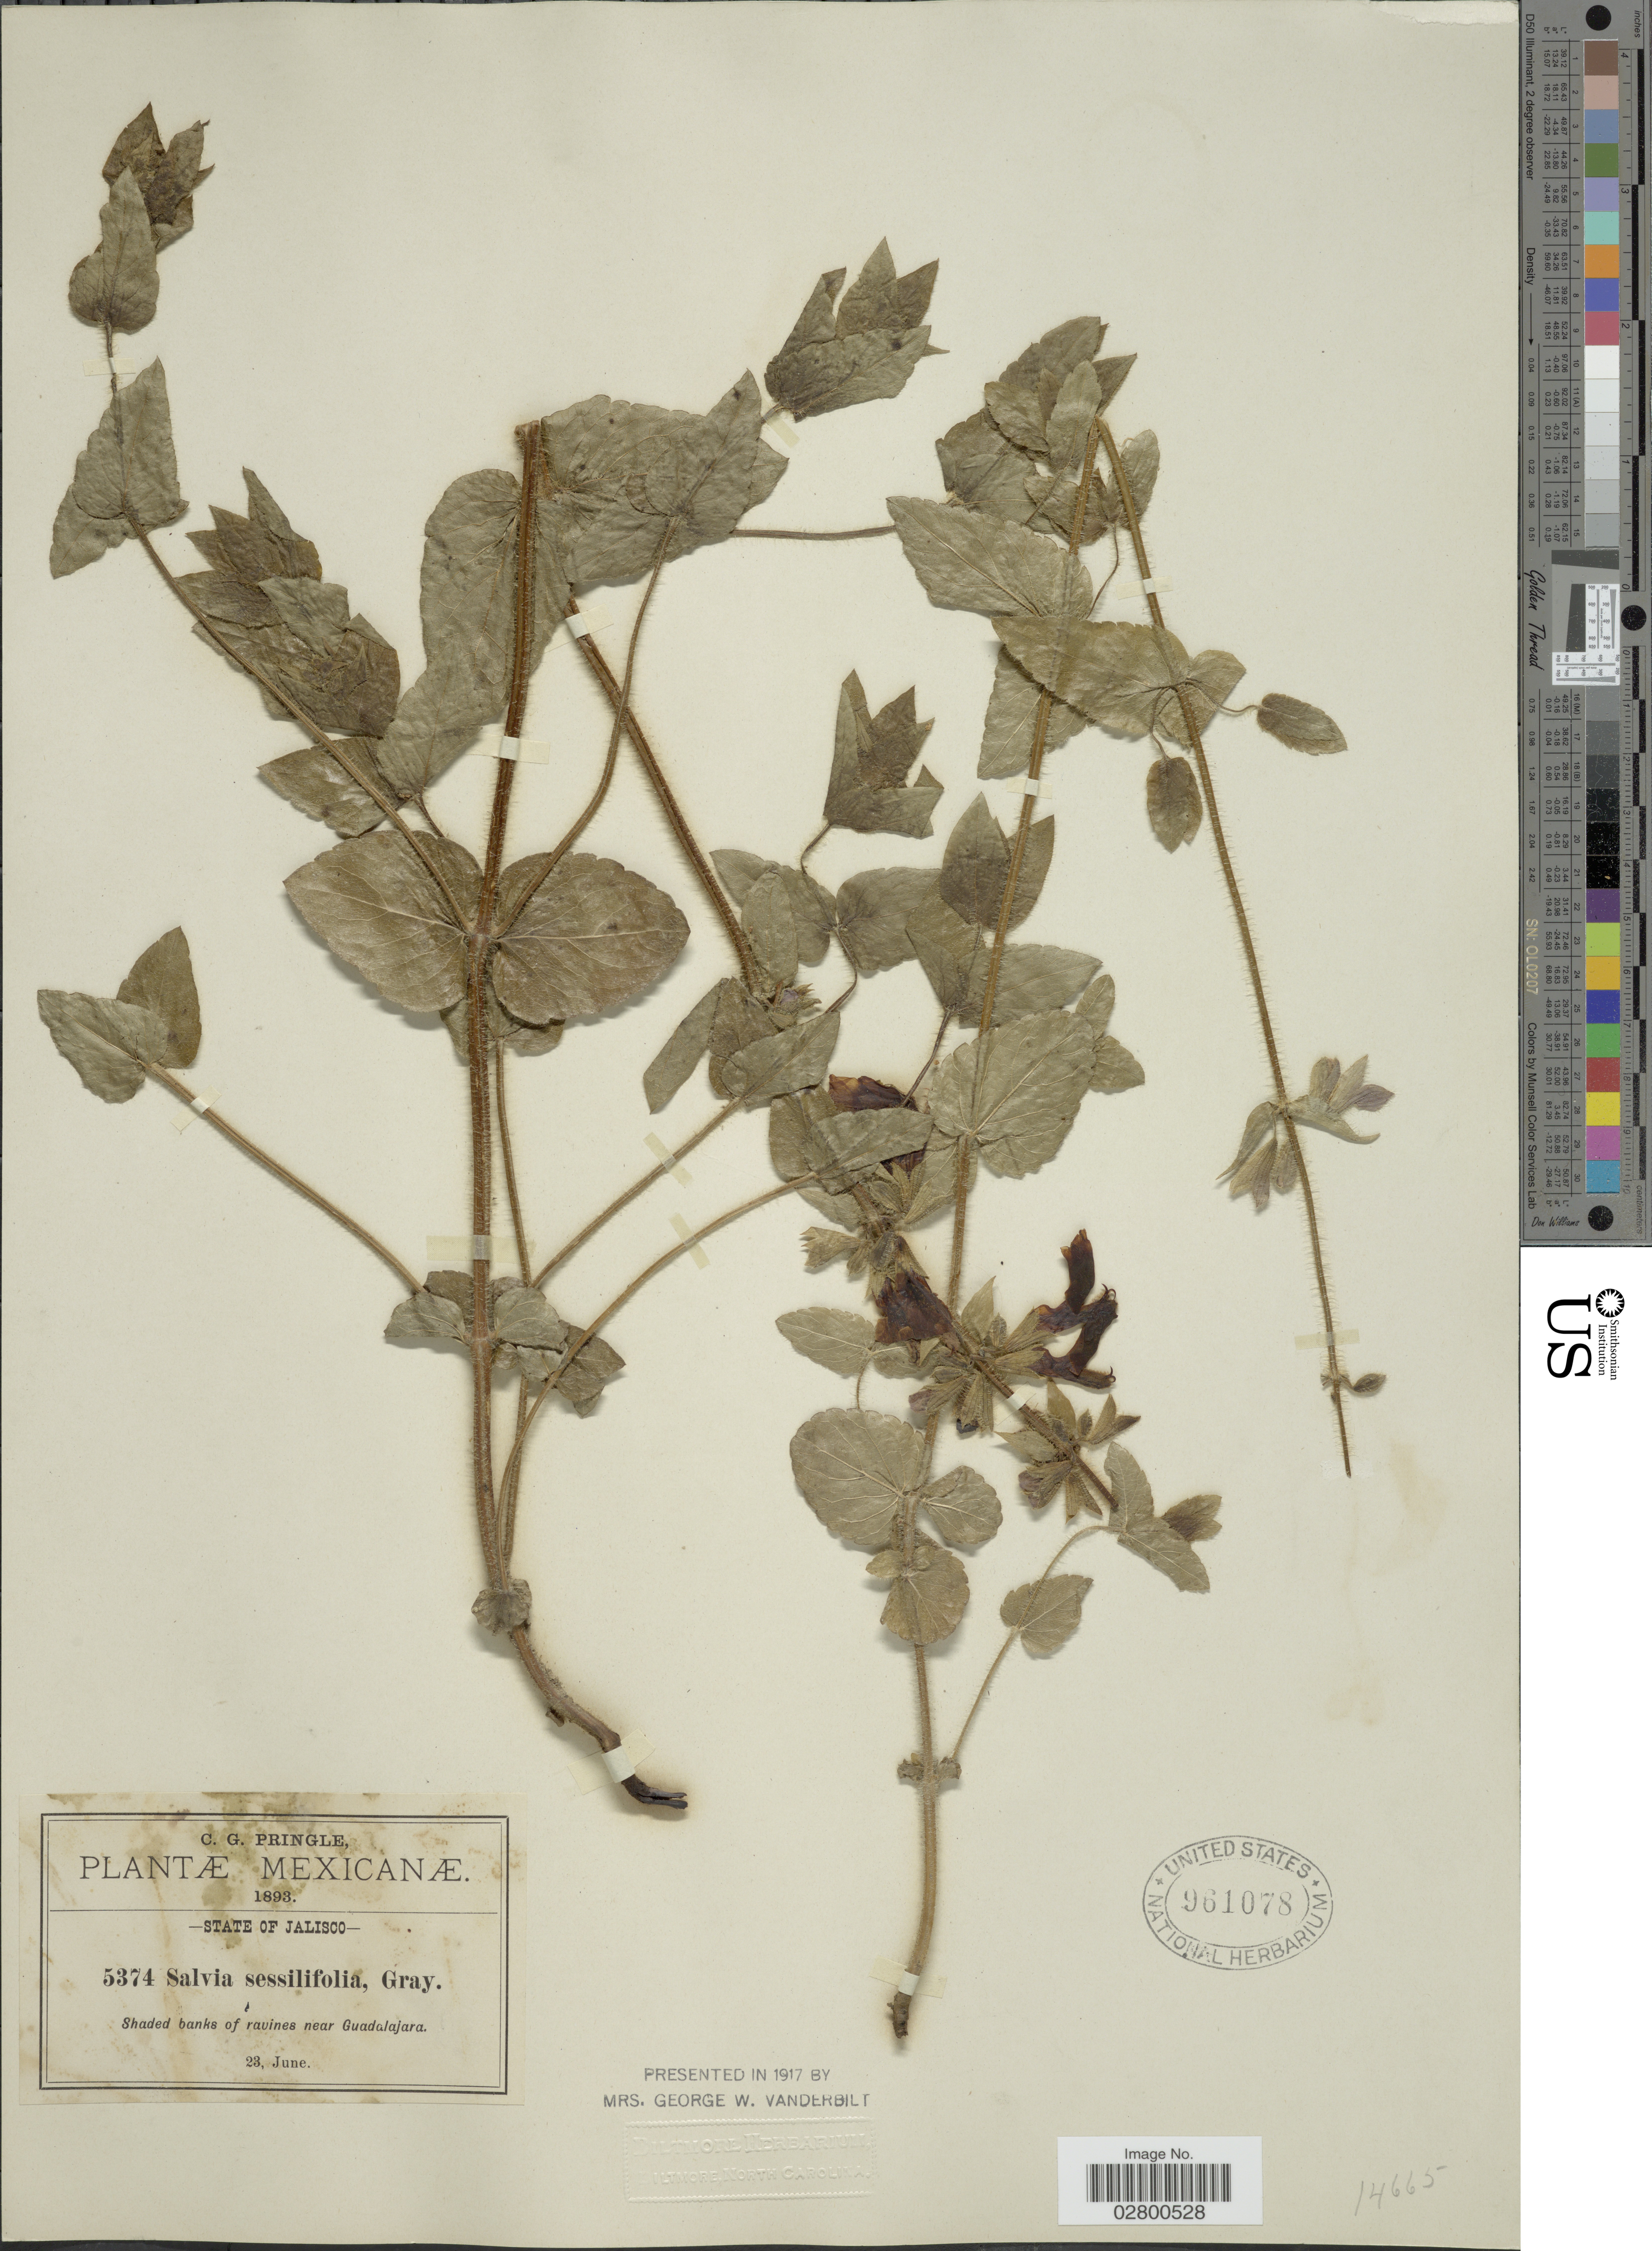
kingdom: Plantae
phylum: Tracheophyta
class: Magnoliopsida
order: Lamiales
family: Lamiaceae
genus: Salvia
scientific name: Salvia angustiarum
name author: Epling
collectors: C. G. Pringle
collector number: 5374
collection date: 1893-06-23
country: Mexico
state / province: Jalisco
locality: Shaded banks of ravines near Guadalajara.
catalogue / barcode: US 961078